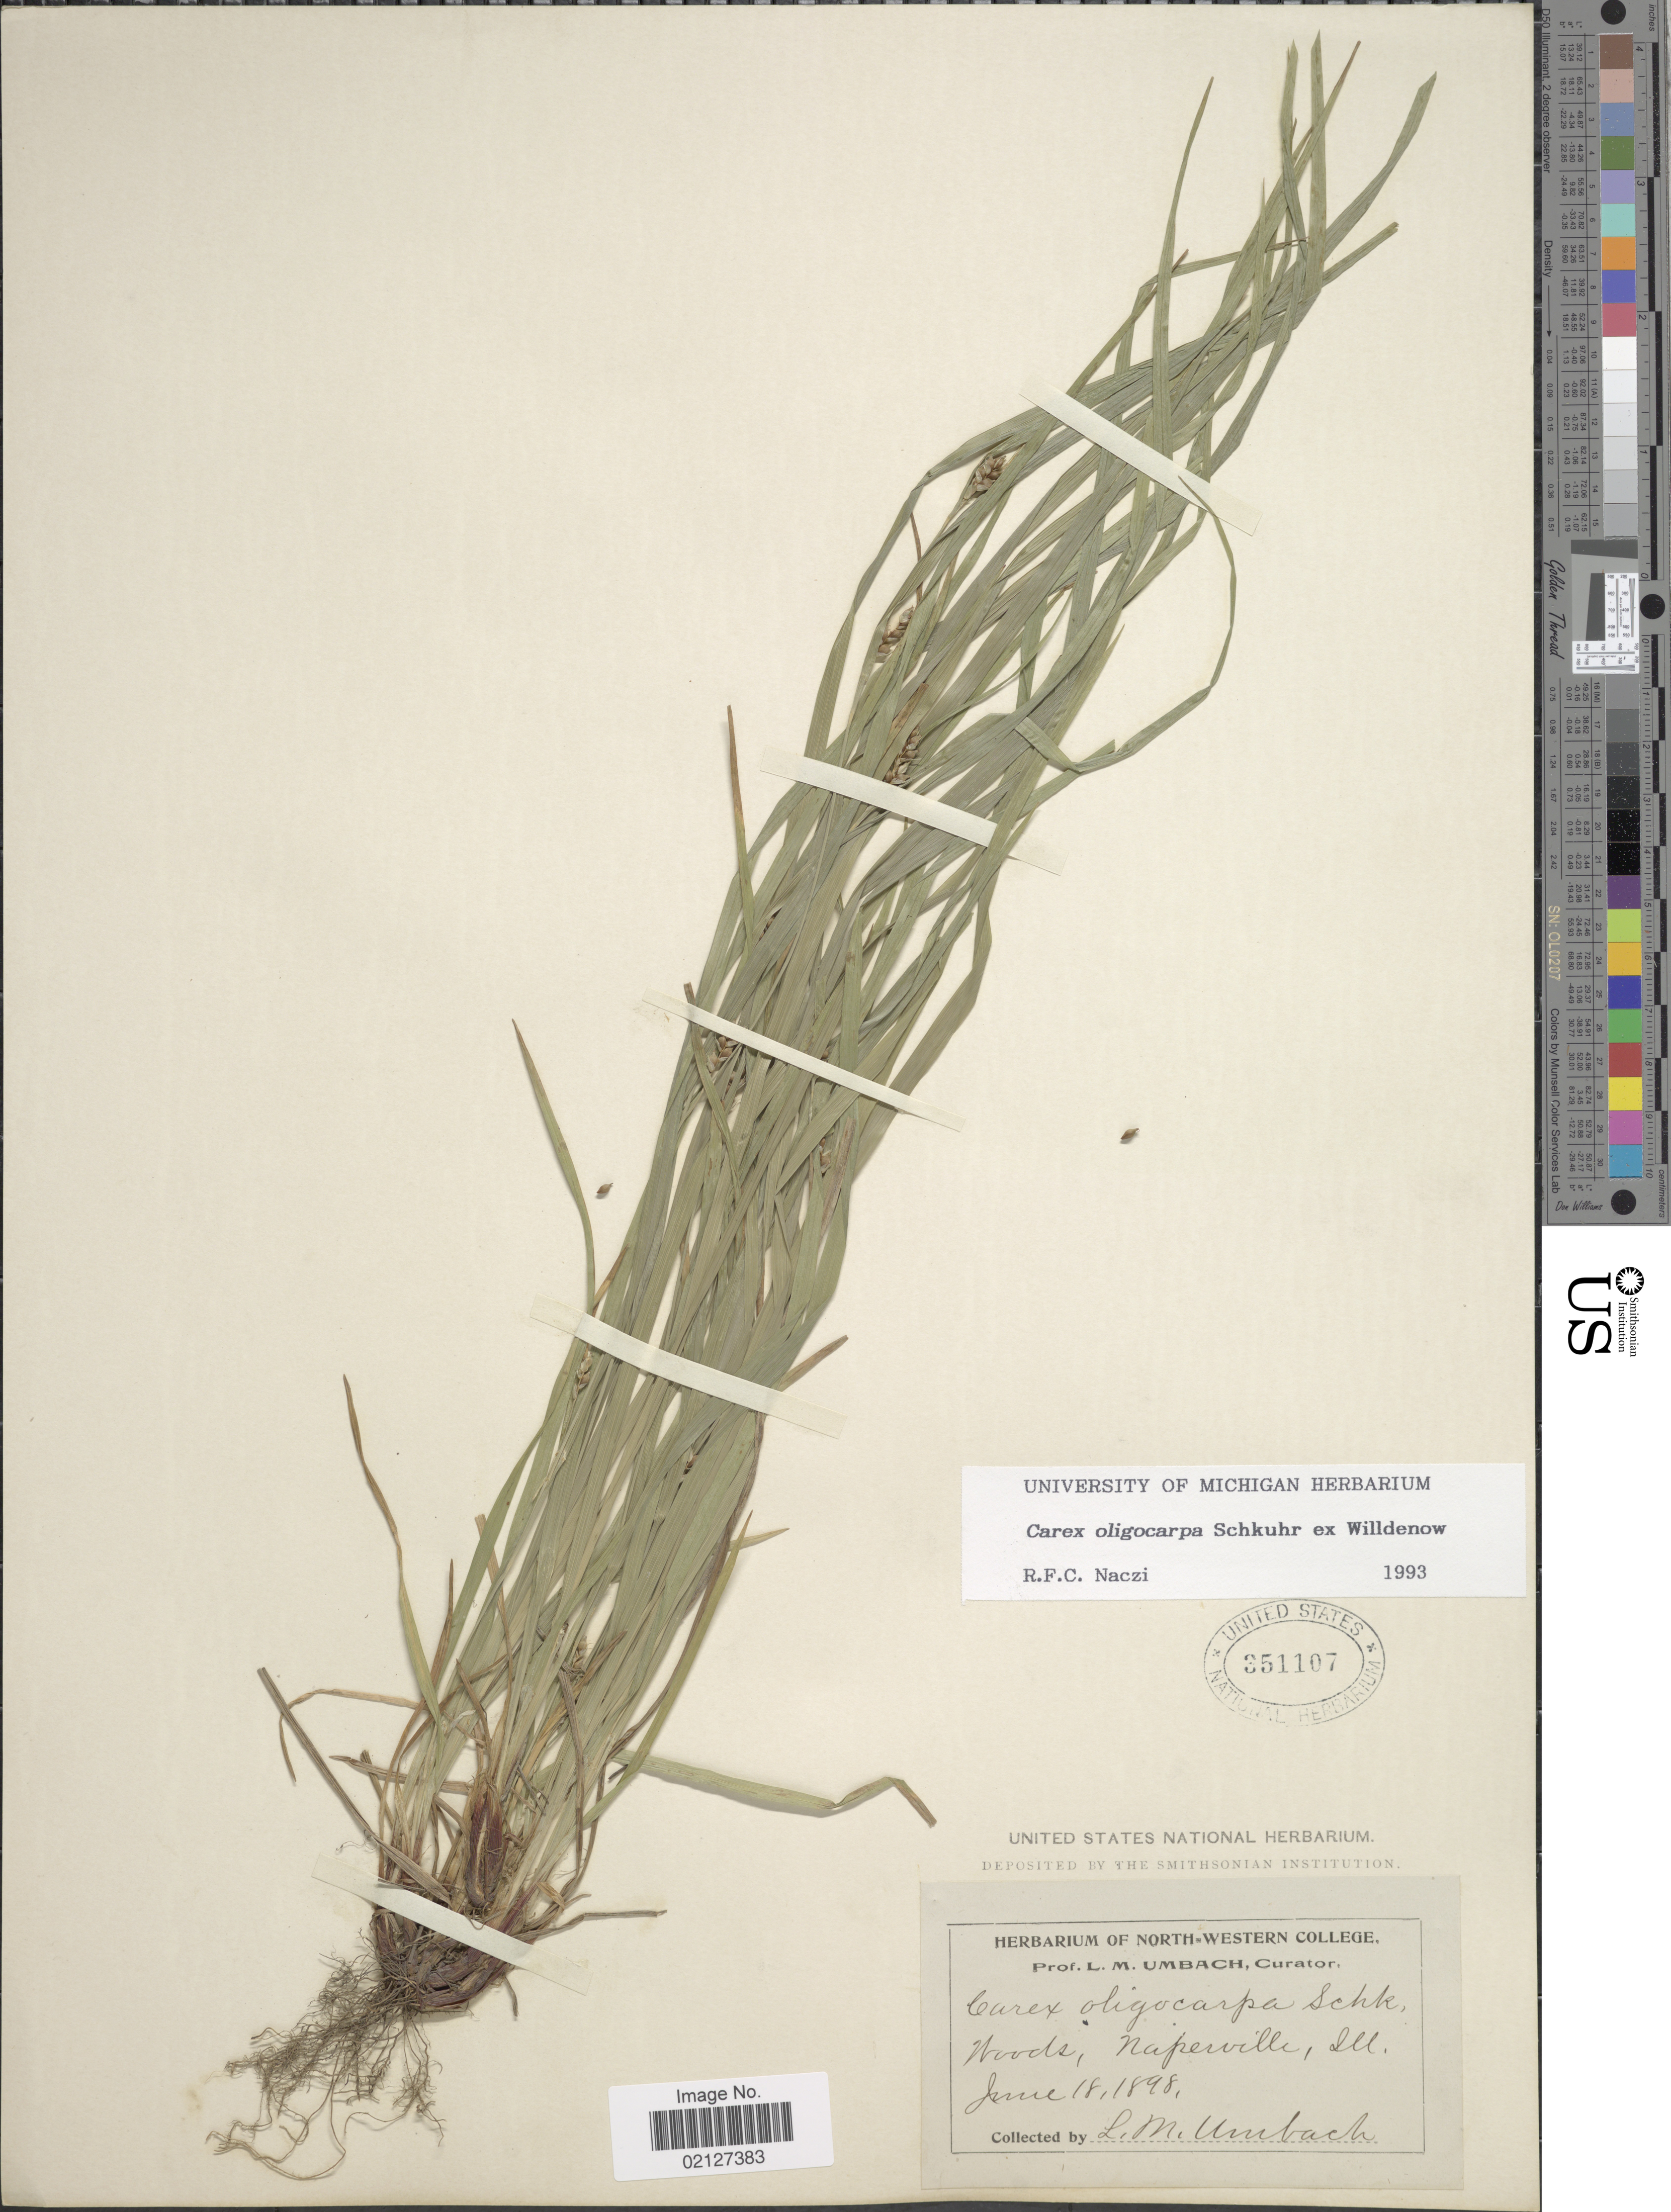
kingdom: Plantae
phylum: Tracheophyta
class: Liliopsida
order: Poales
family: Cyperaceae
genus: Carex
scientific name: Carex oligocarpa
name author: Willd.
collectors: L. M. Umbach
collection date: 1898-06-18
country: United States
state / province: Illinois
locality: Woods, Naperville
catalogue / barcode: US 351107